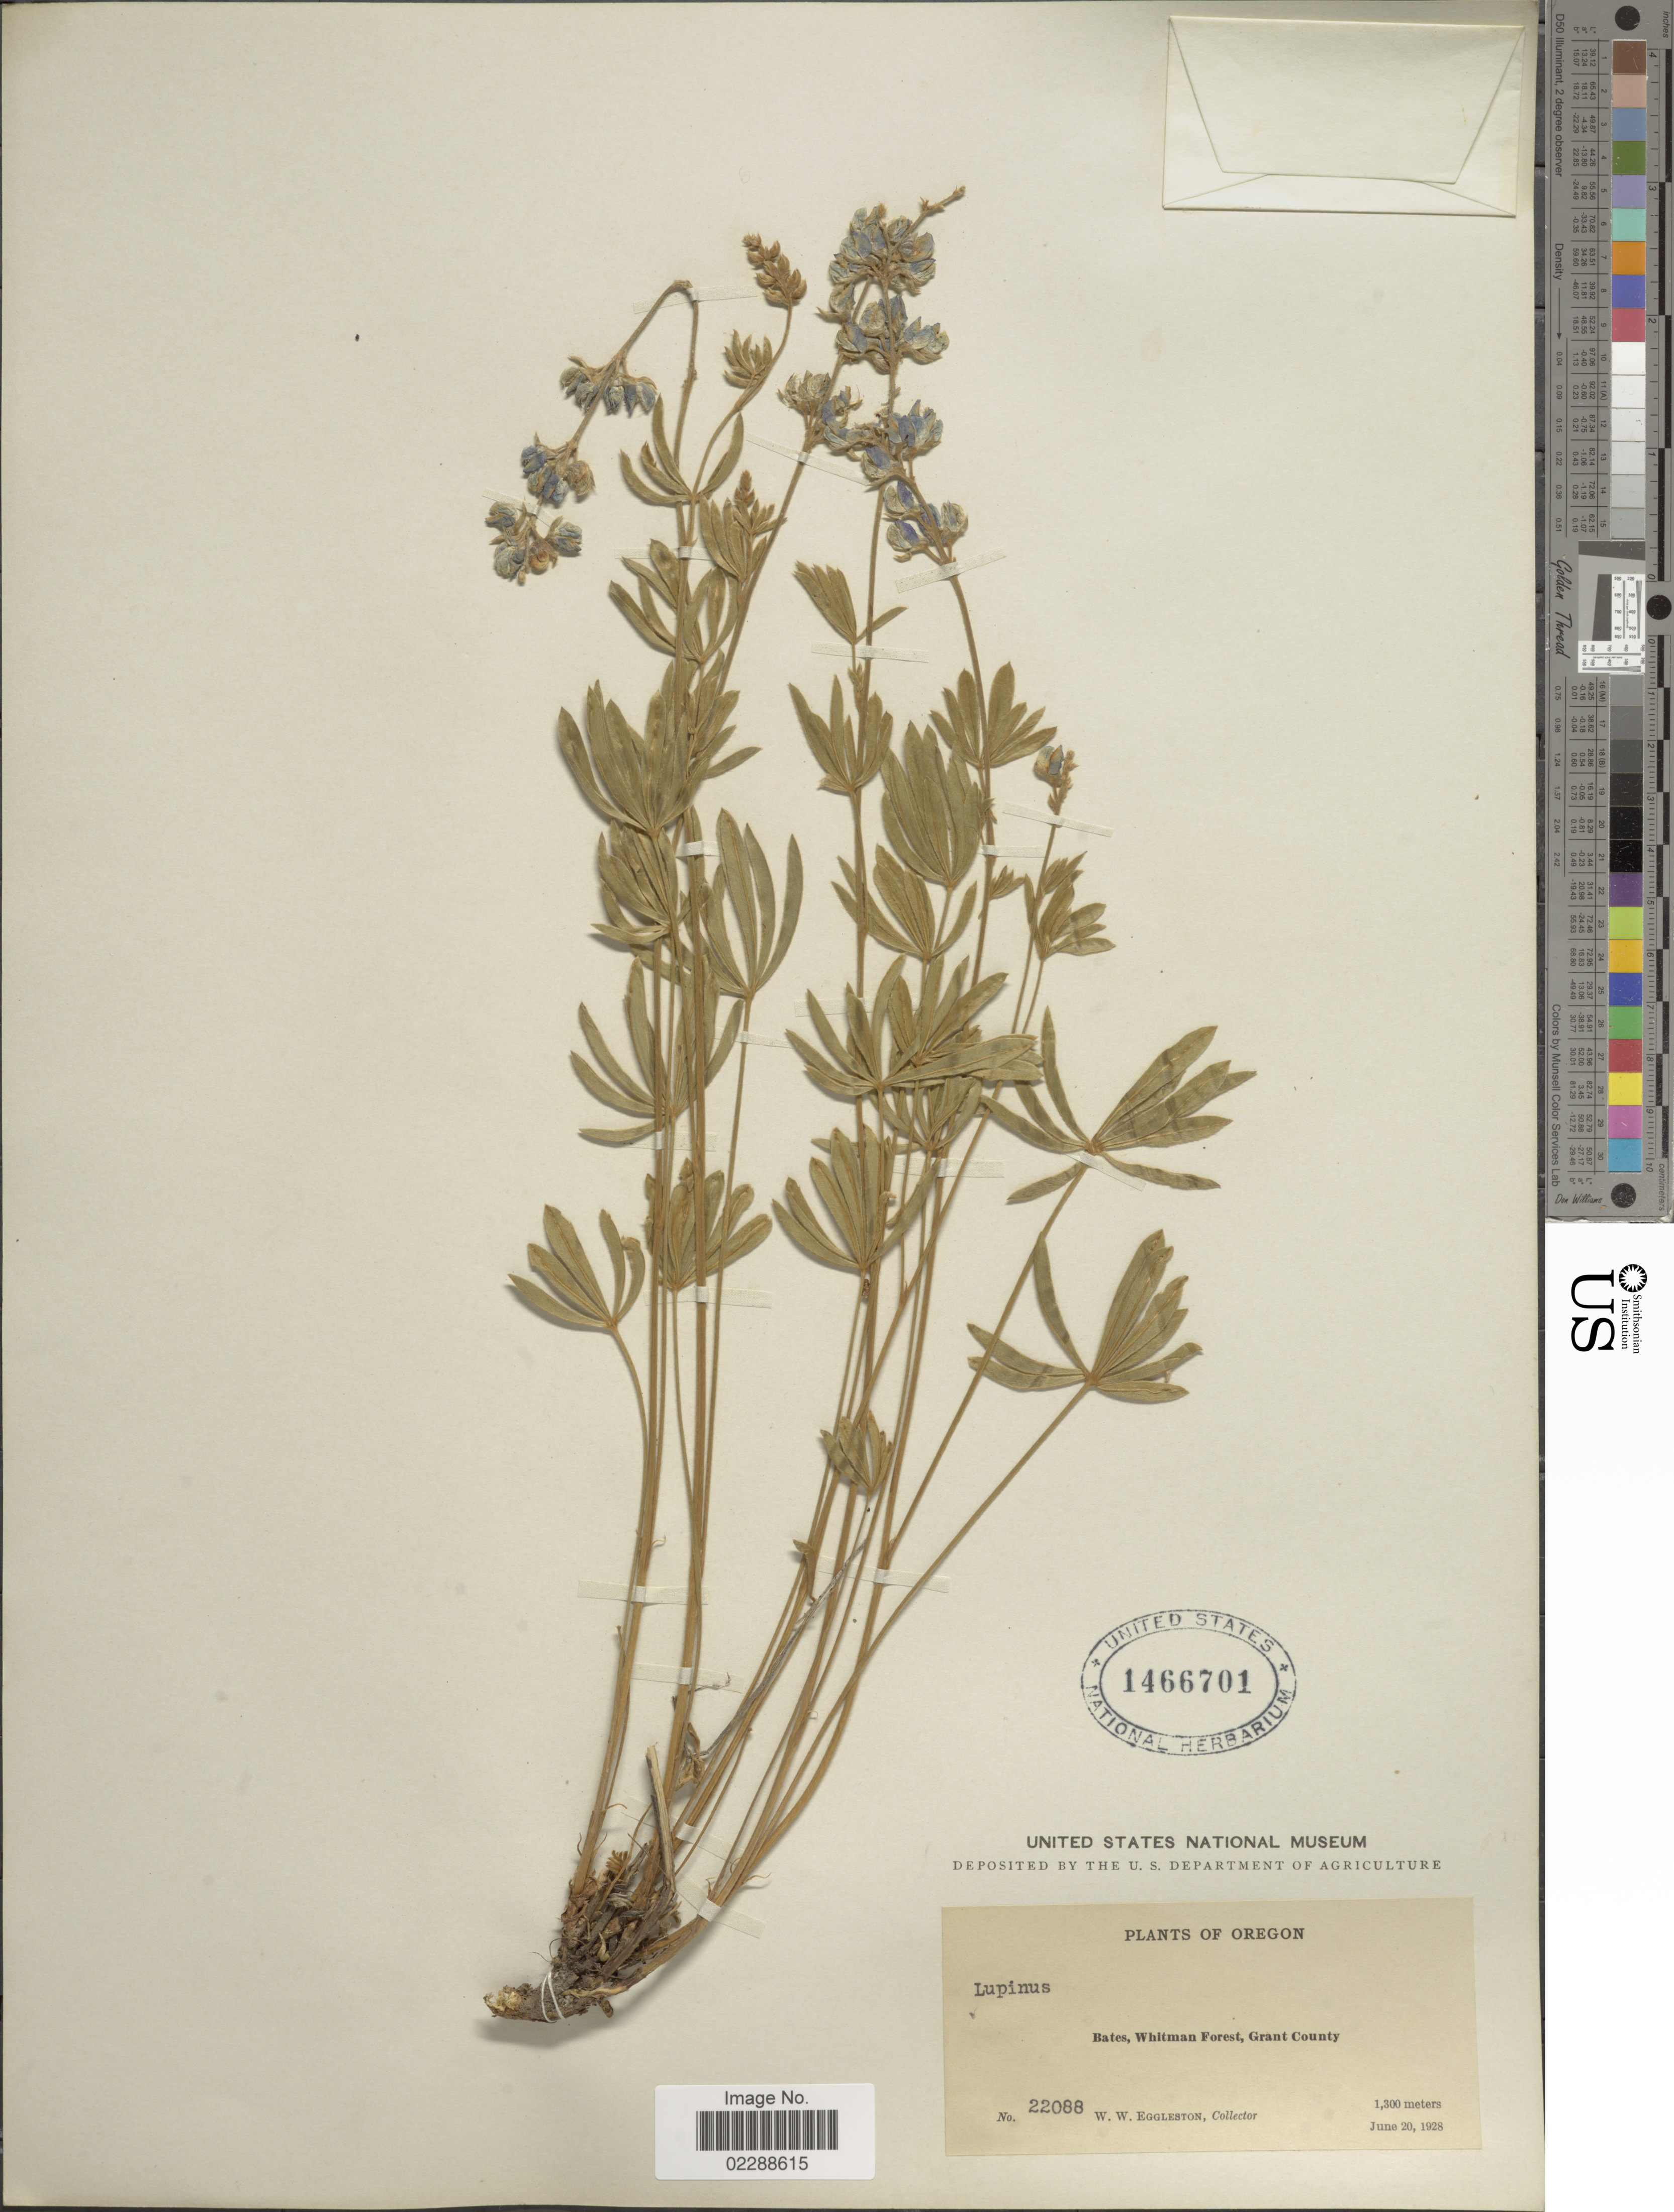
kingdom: Plantae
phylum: Tracheophyta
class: Magnoliopsida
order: Fabales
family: Fabaceae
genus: Lupinus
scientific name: Lupinus sp.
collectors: W. W. Eggleston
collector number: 22088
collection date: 1928-06-20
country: United States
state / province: Oregon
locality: Bates, Whitman Forest, Grant County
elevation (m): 1300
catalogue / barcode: US 1466701